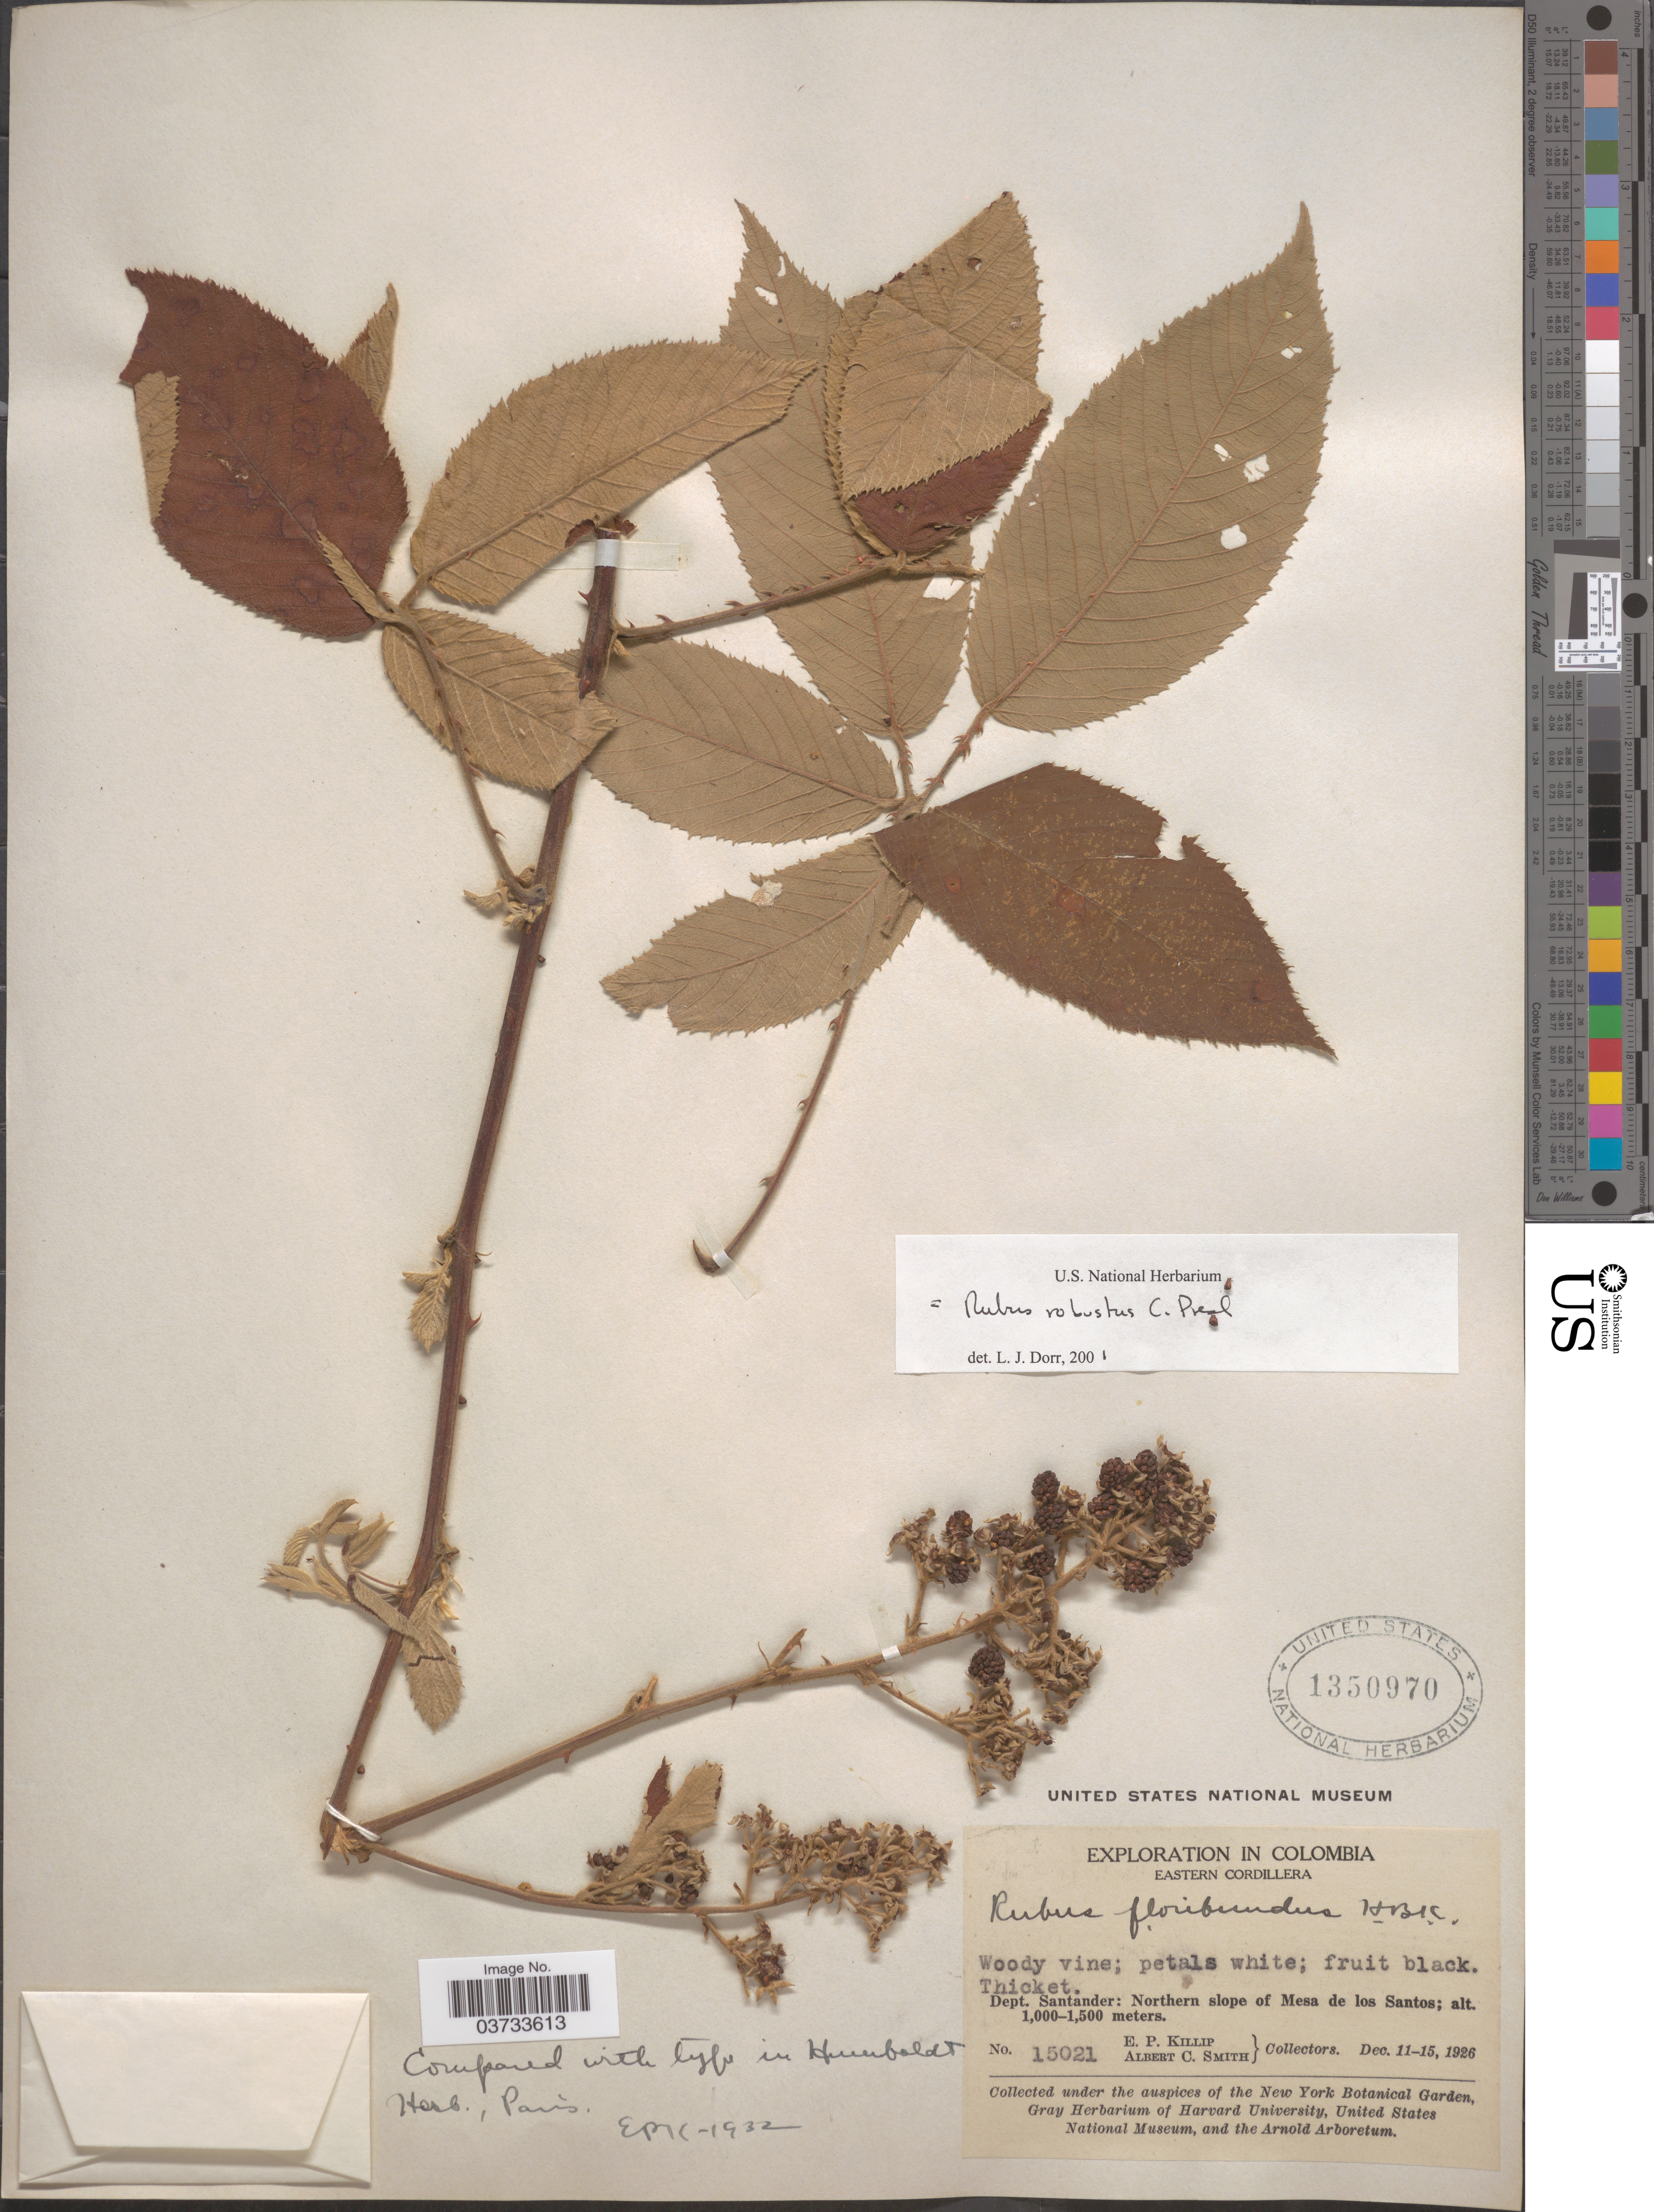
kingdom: Plantae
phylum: Tracheophyta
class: Magnoliopsida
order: Rosales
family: Rosaceae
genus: Rubus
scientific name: Rubus robustus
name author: C. Presl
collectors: E. P. Killip & A. C. Smith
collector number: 15021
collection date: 1926-12-11/1926-12-15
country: Colombia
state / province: Santander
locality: Eastern Cordillera. Dept. Santander: Northern slope of Mesa de los Santos.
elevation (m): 1000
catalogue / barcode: US 1350970